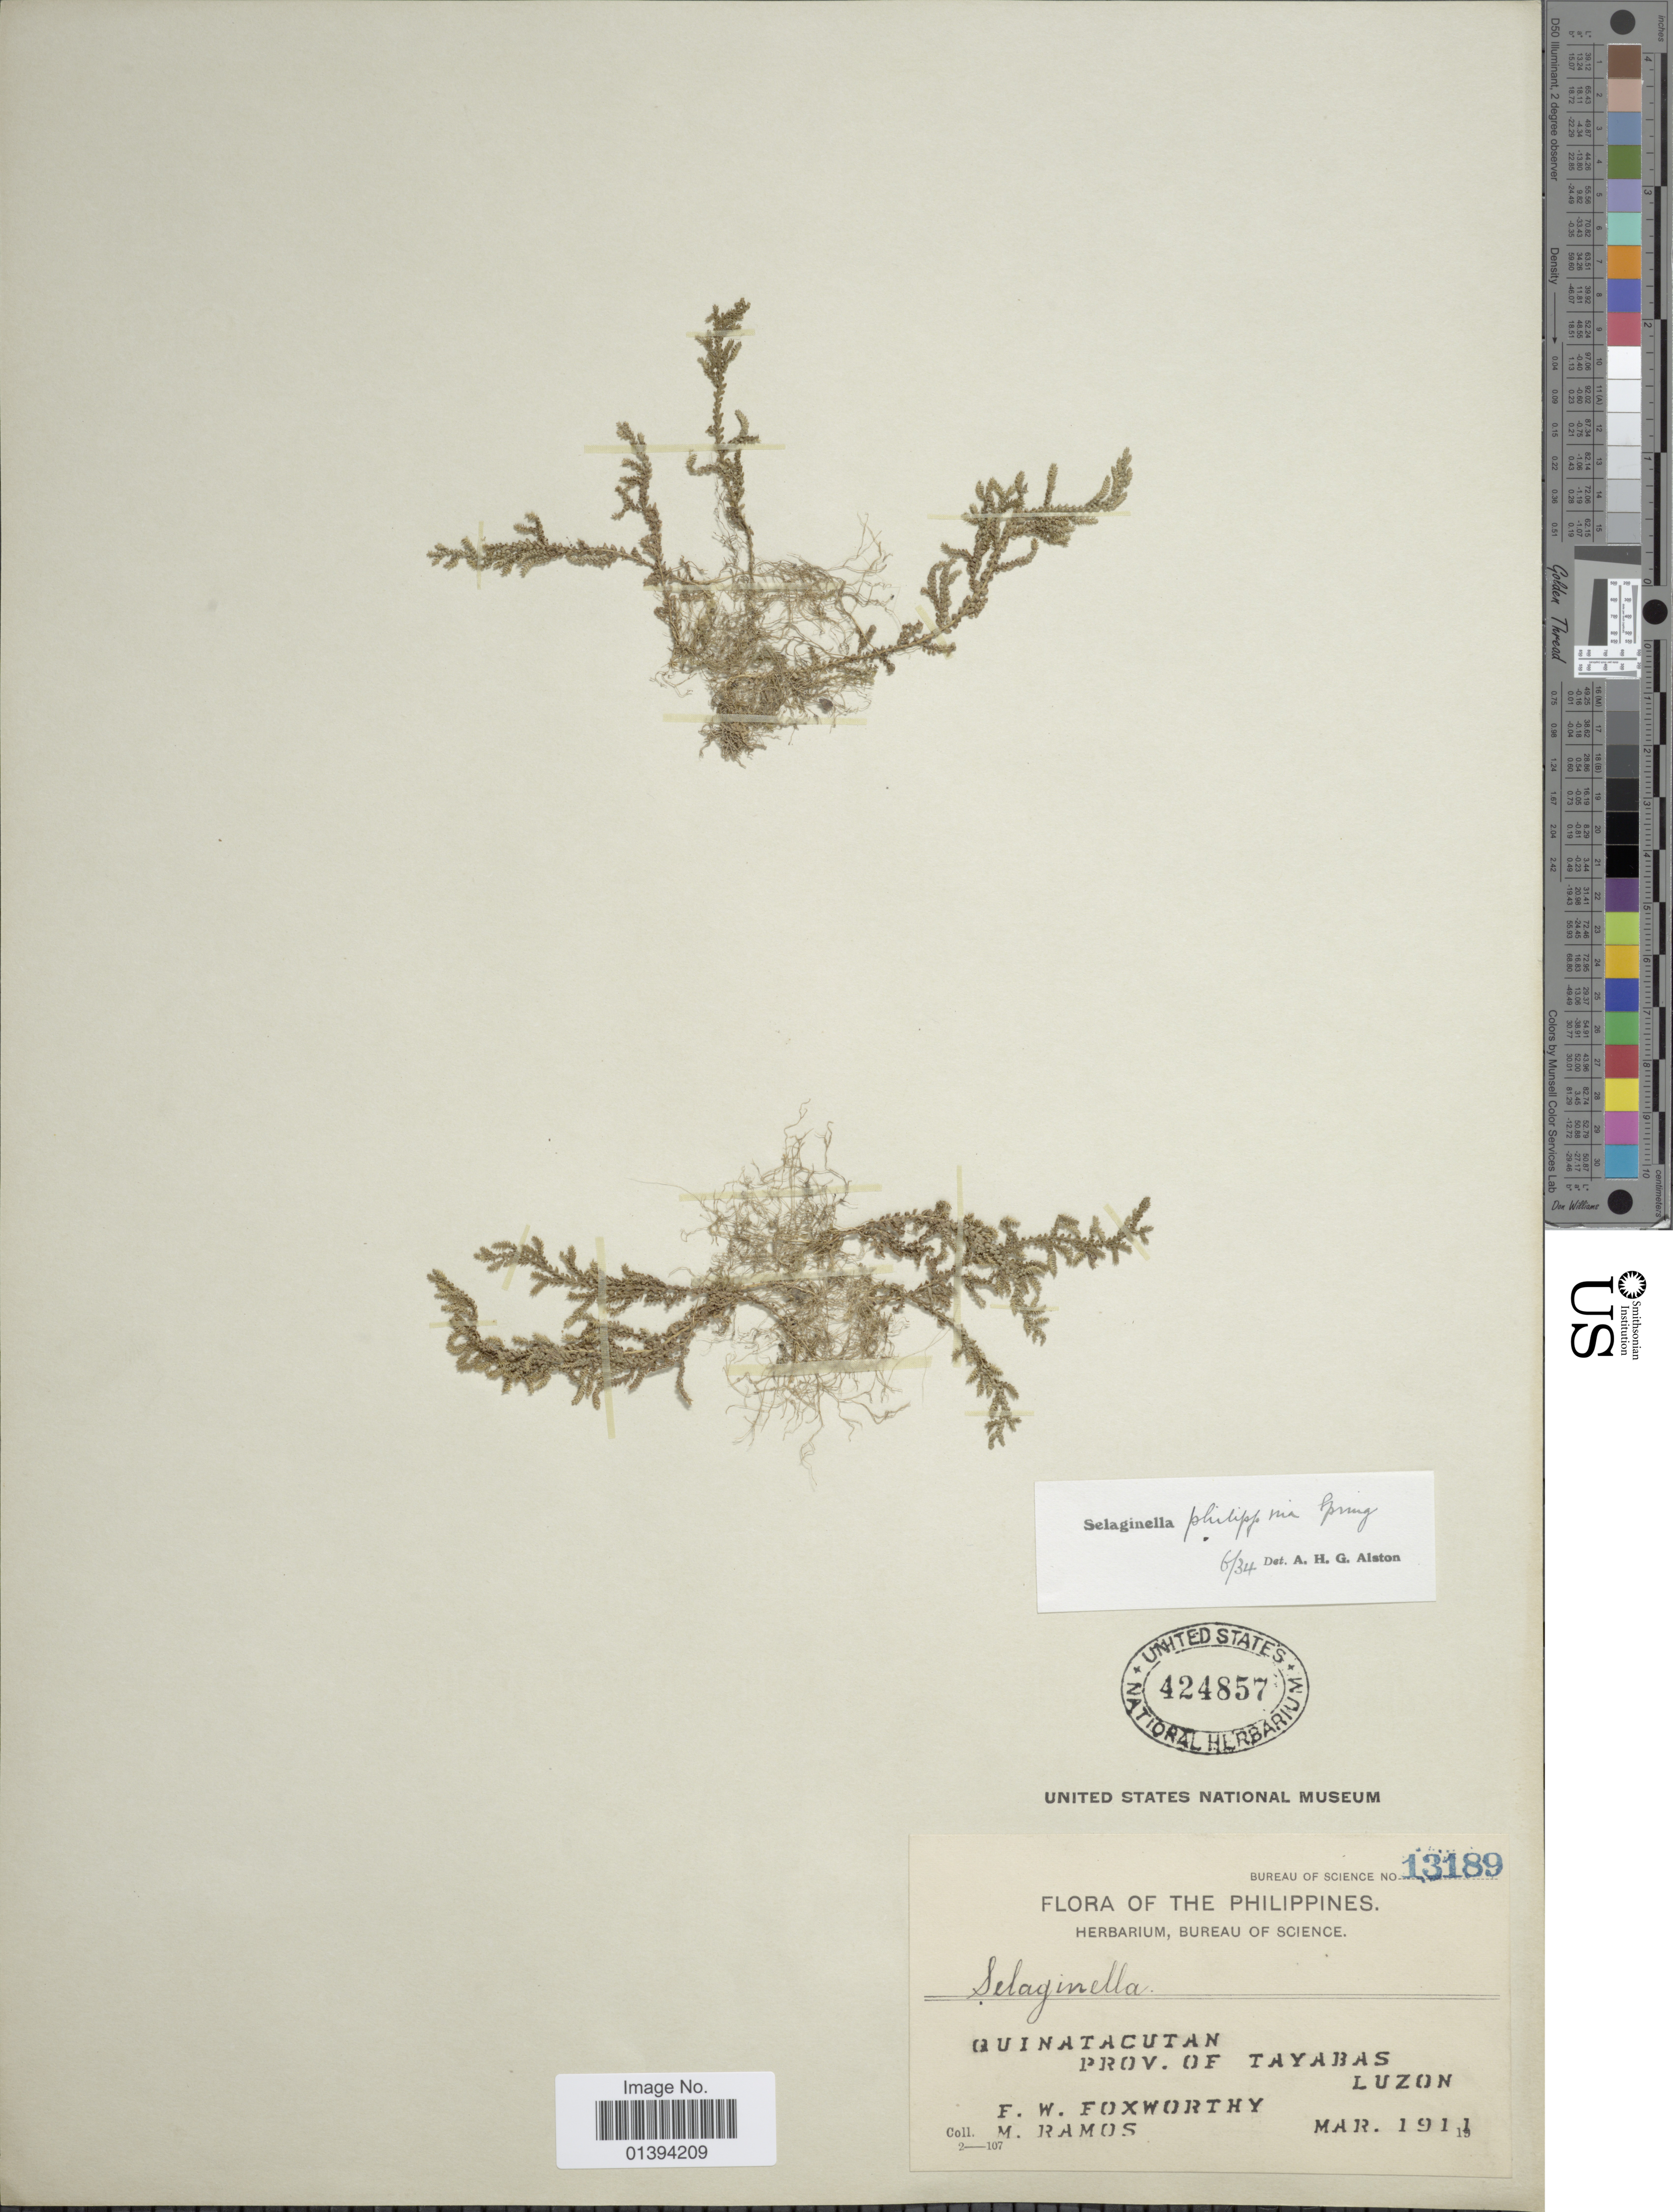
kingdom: Plantae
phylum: Tracheophyta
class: Lycopodiopsida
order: Selaginellales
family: Selaginellaceae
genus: Selaginella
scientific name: Selaginella philippina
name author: Spring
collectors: F. W. Foxworthy & M. Ramos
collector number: Bureau of Science 13189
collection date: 1911-03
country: Philippines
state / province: Central Luzon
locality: Quinatacutan, Prov. of Tayabas, Luzon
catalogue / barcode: US 424857